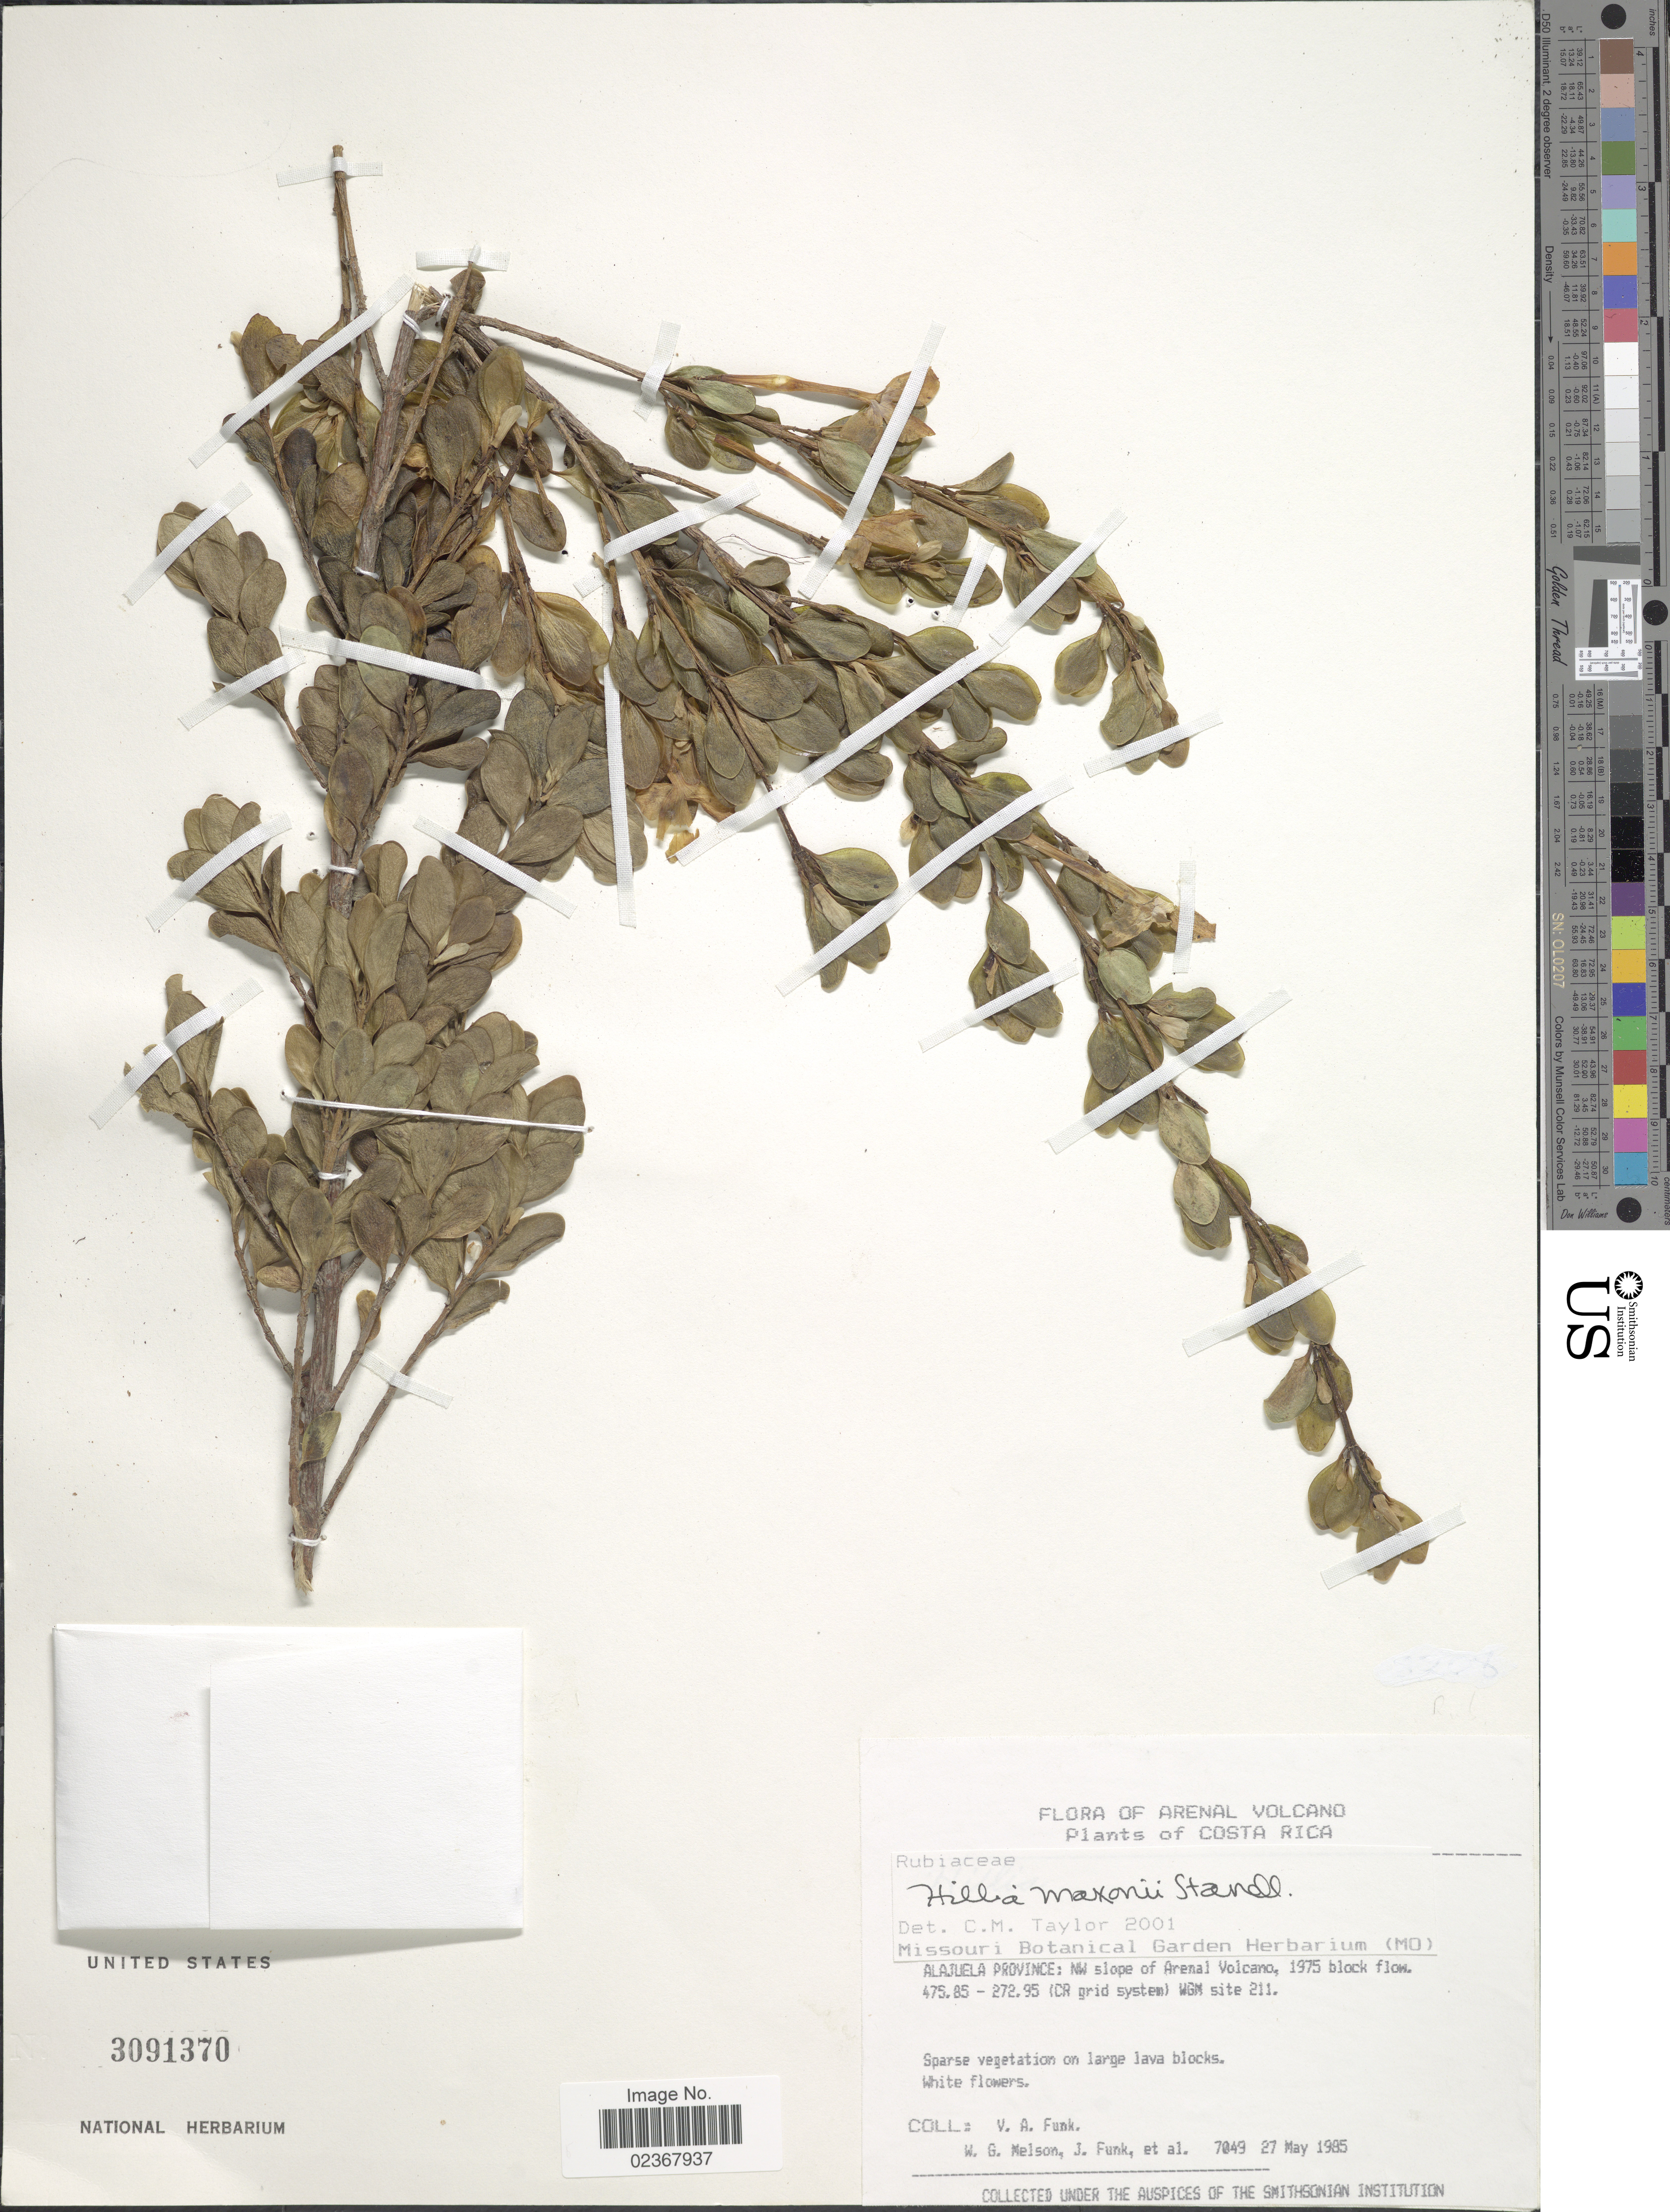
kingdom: Plantae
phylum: Tracheophyta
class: Magnoliopsida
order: Gentianales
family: Rubiaceae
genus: Hillia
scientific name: Hillia maxonii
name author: Standl.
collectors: V. Funk, W. Melson, J. Funk & et al.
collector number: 7049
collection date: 1985-05-27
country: Costa Rica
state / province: Alajuela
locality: Arenal Volcano. NW slope of Arenal Volcano, 1975 block flow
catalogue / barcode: US 3091370